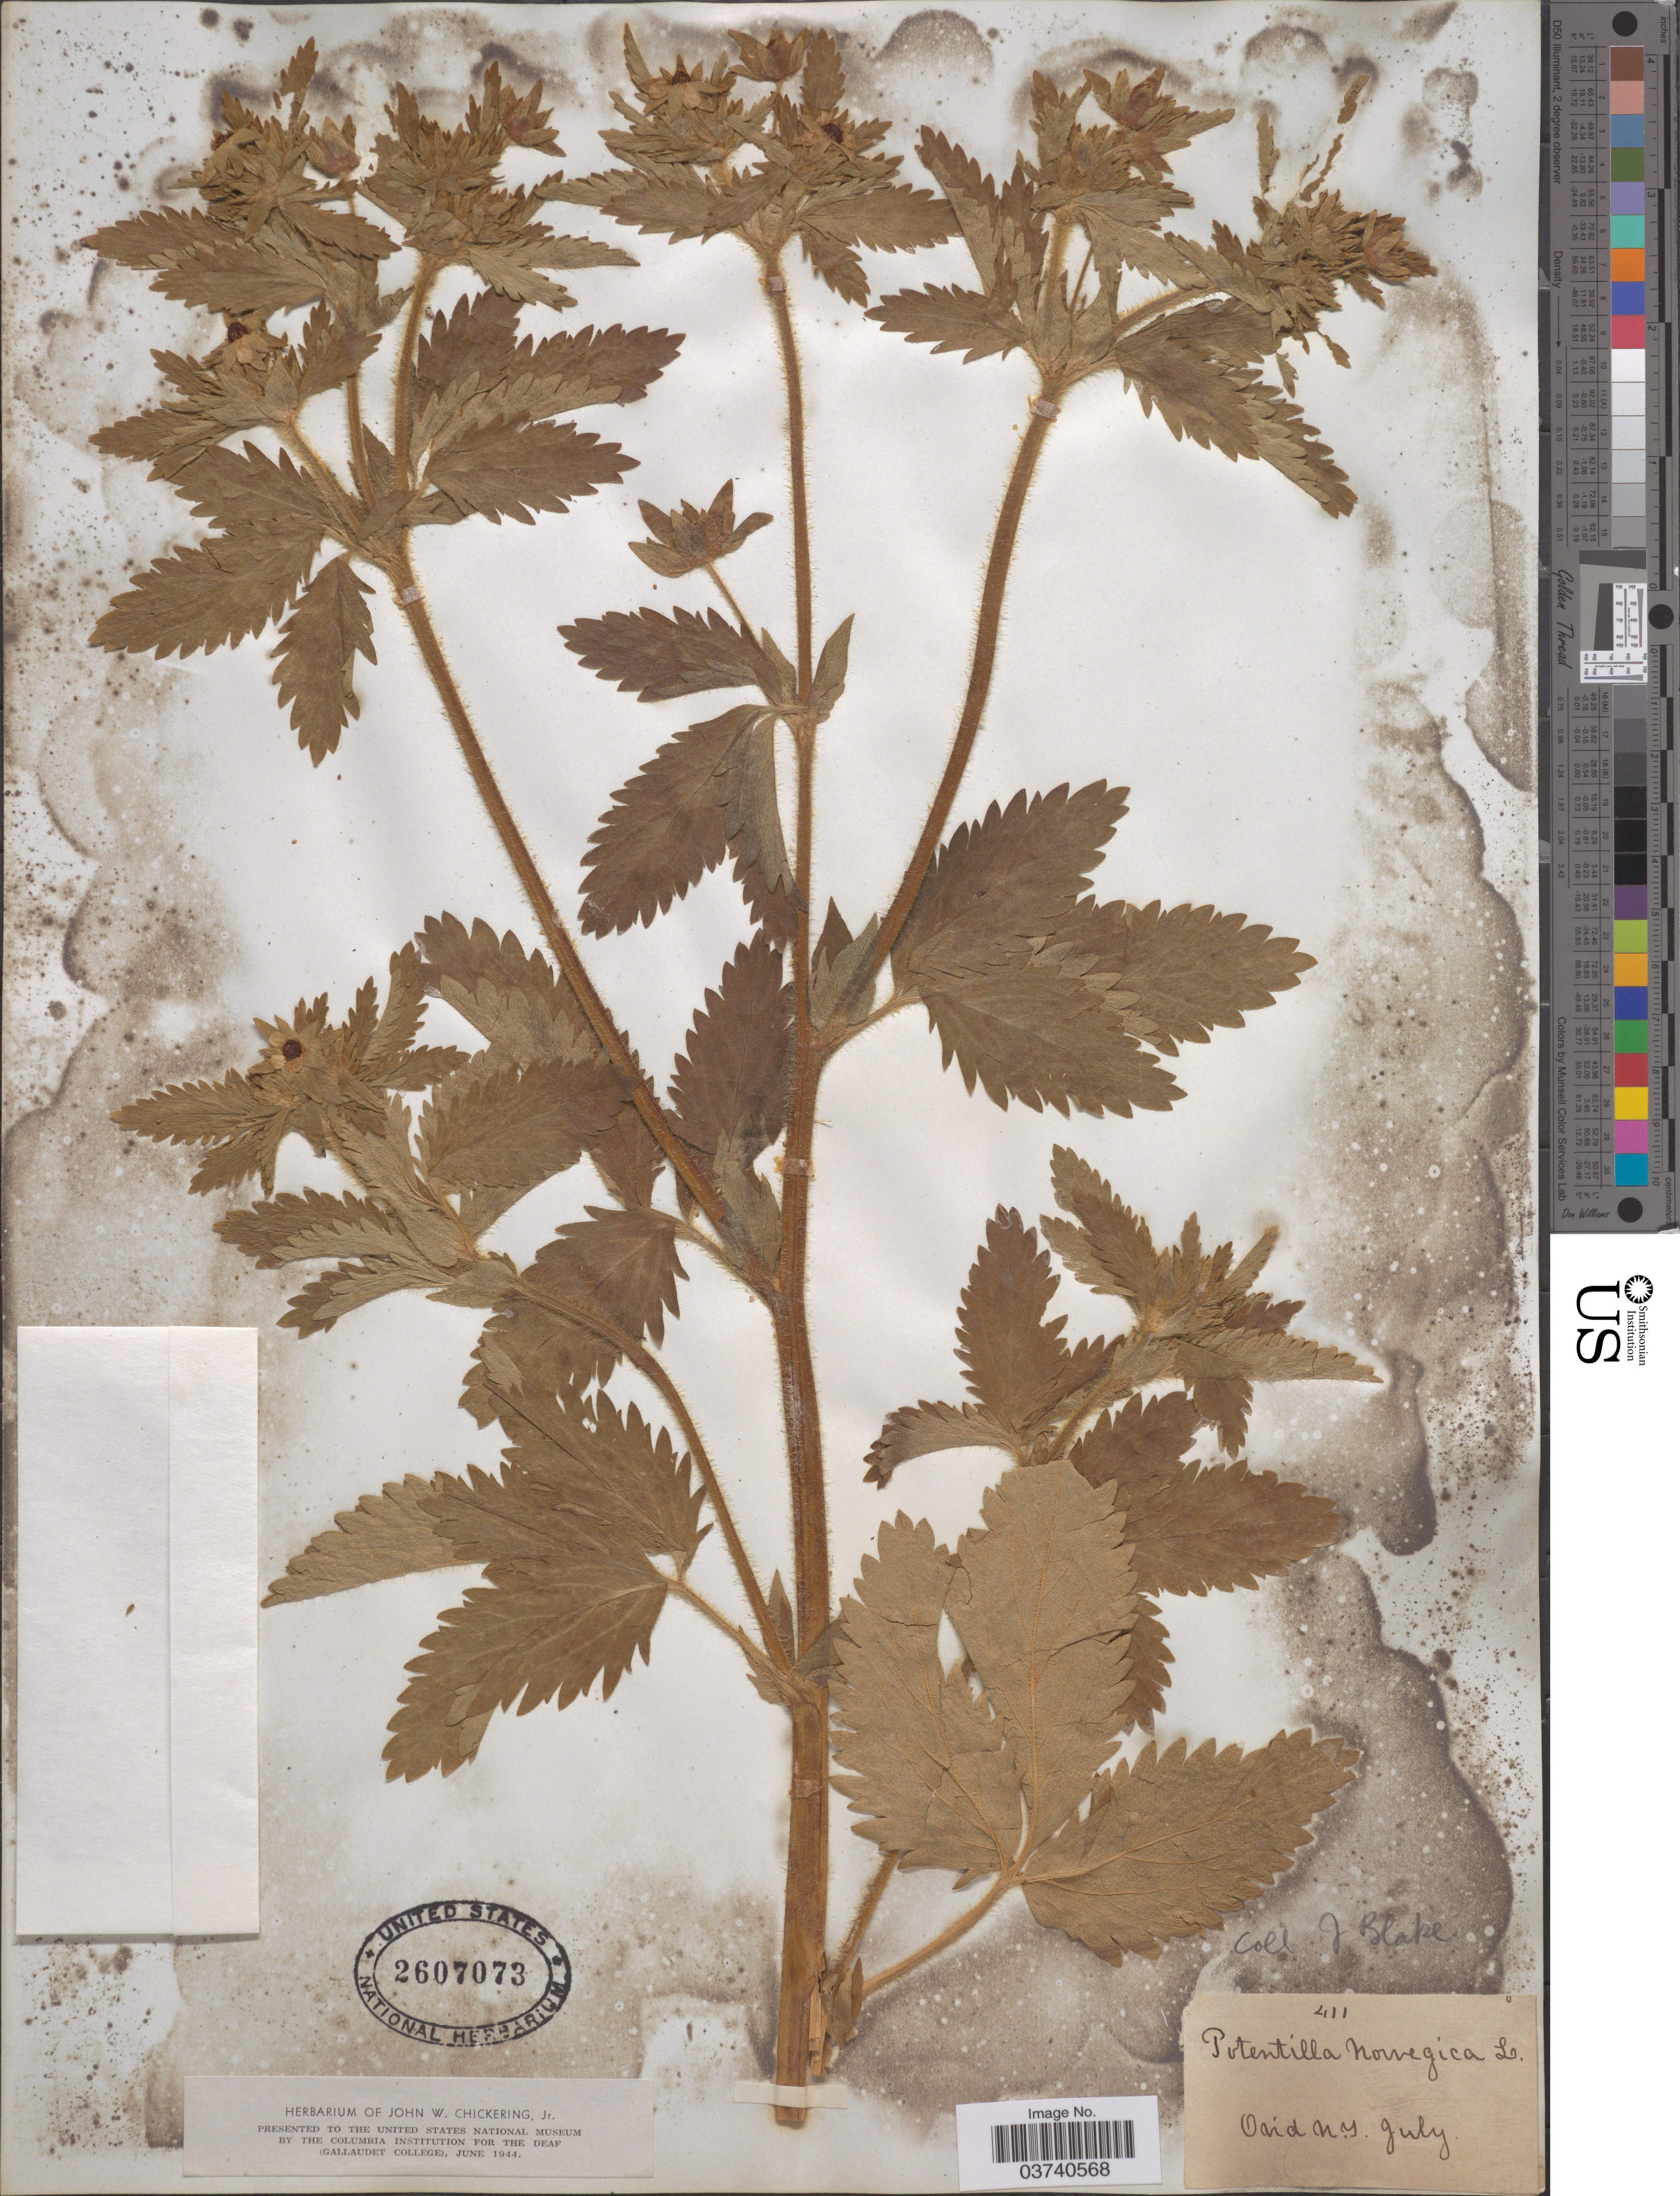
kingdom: Plantae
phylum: Tracheophyta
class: Magnoliopsida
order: Rosales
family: Rosaceae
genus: Potentilla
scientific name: Potentilla norvegica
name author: L.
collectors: J. Blake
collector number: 411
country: United States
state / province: New York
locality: Ovid.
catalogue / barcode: US 2607073